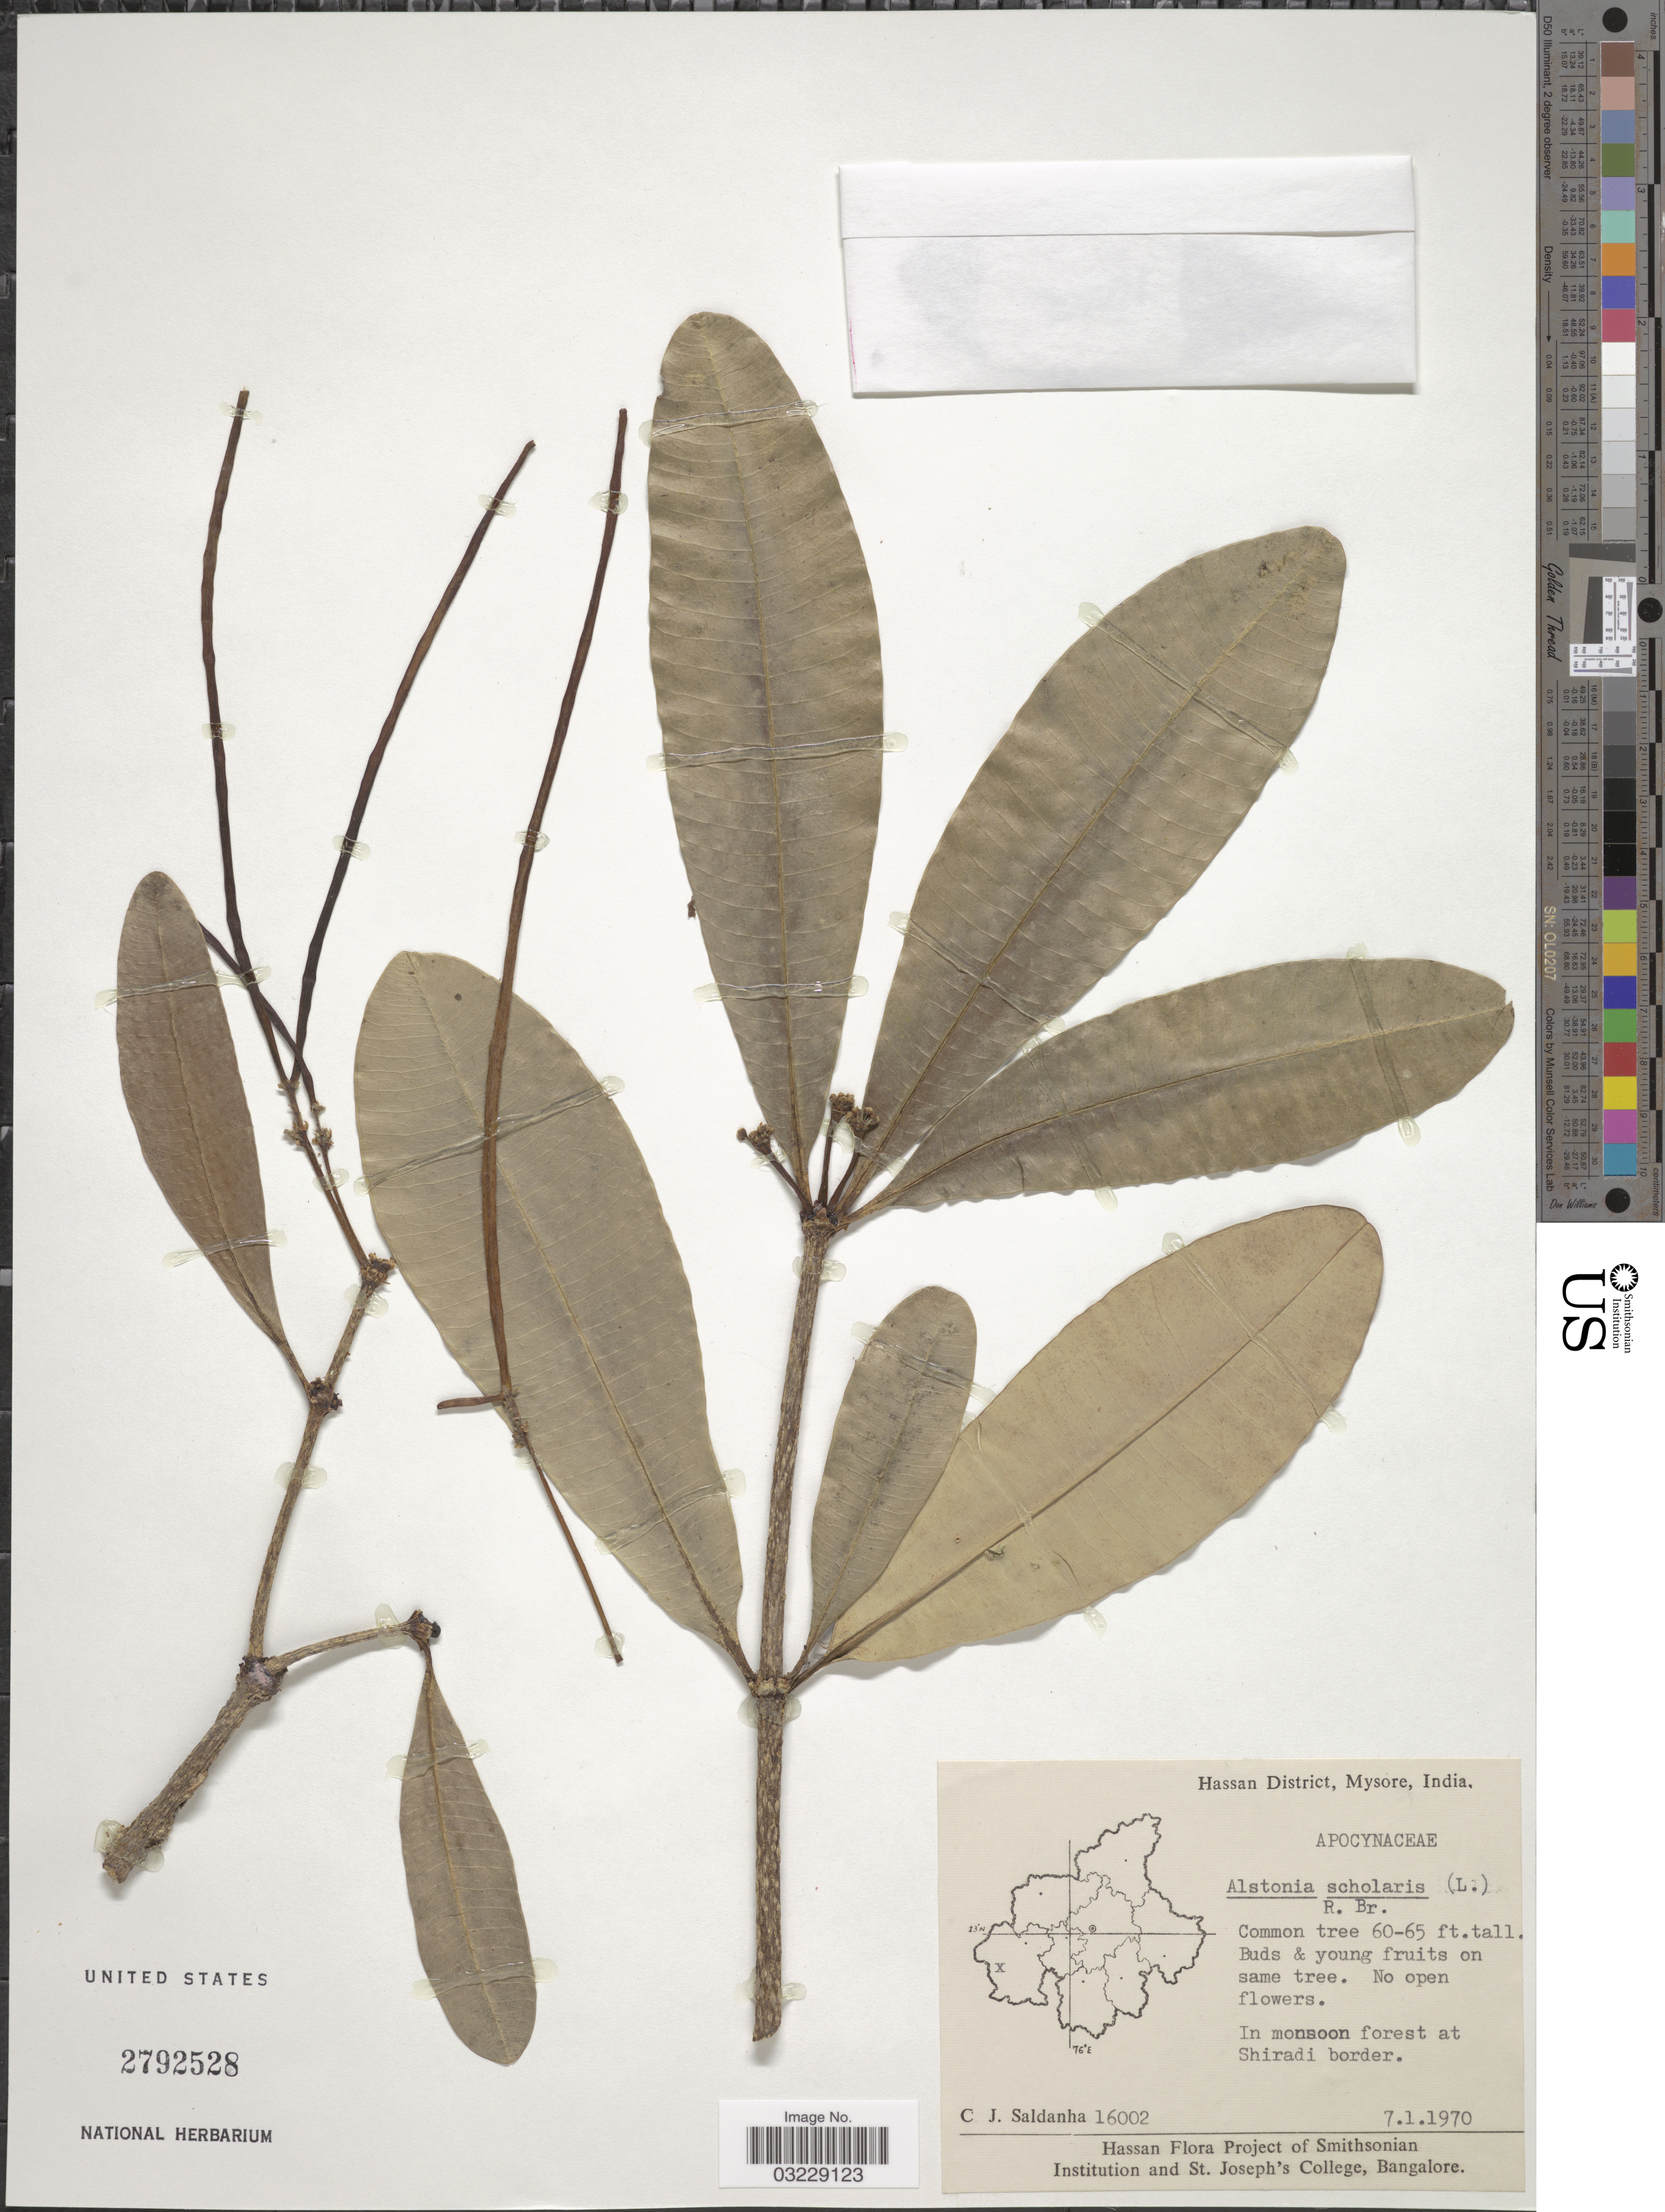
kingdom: Plantae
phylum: Tracheophyta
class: Magnoliopsida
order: Gentianales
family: Apocynaceae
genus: Alstonia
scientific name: Alstonia scholaris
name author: (L.) R. Br.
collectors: C. J. Saldanha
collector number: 16002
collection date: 1970-01-07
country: India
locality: Hassan District, Mysore. In monsoon forest at Shiradi border.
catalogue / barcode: US 2792528